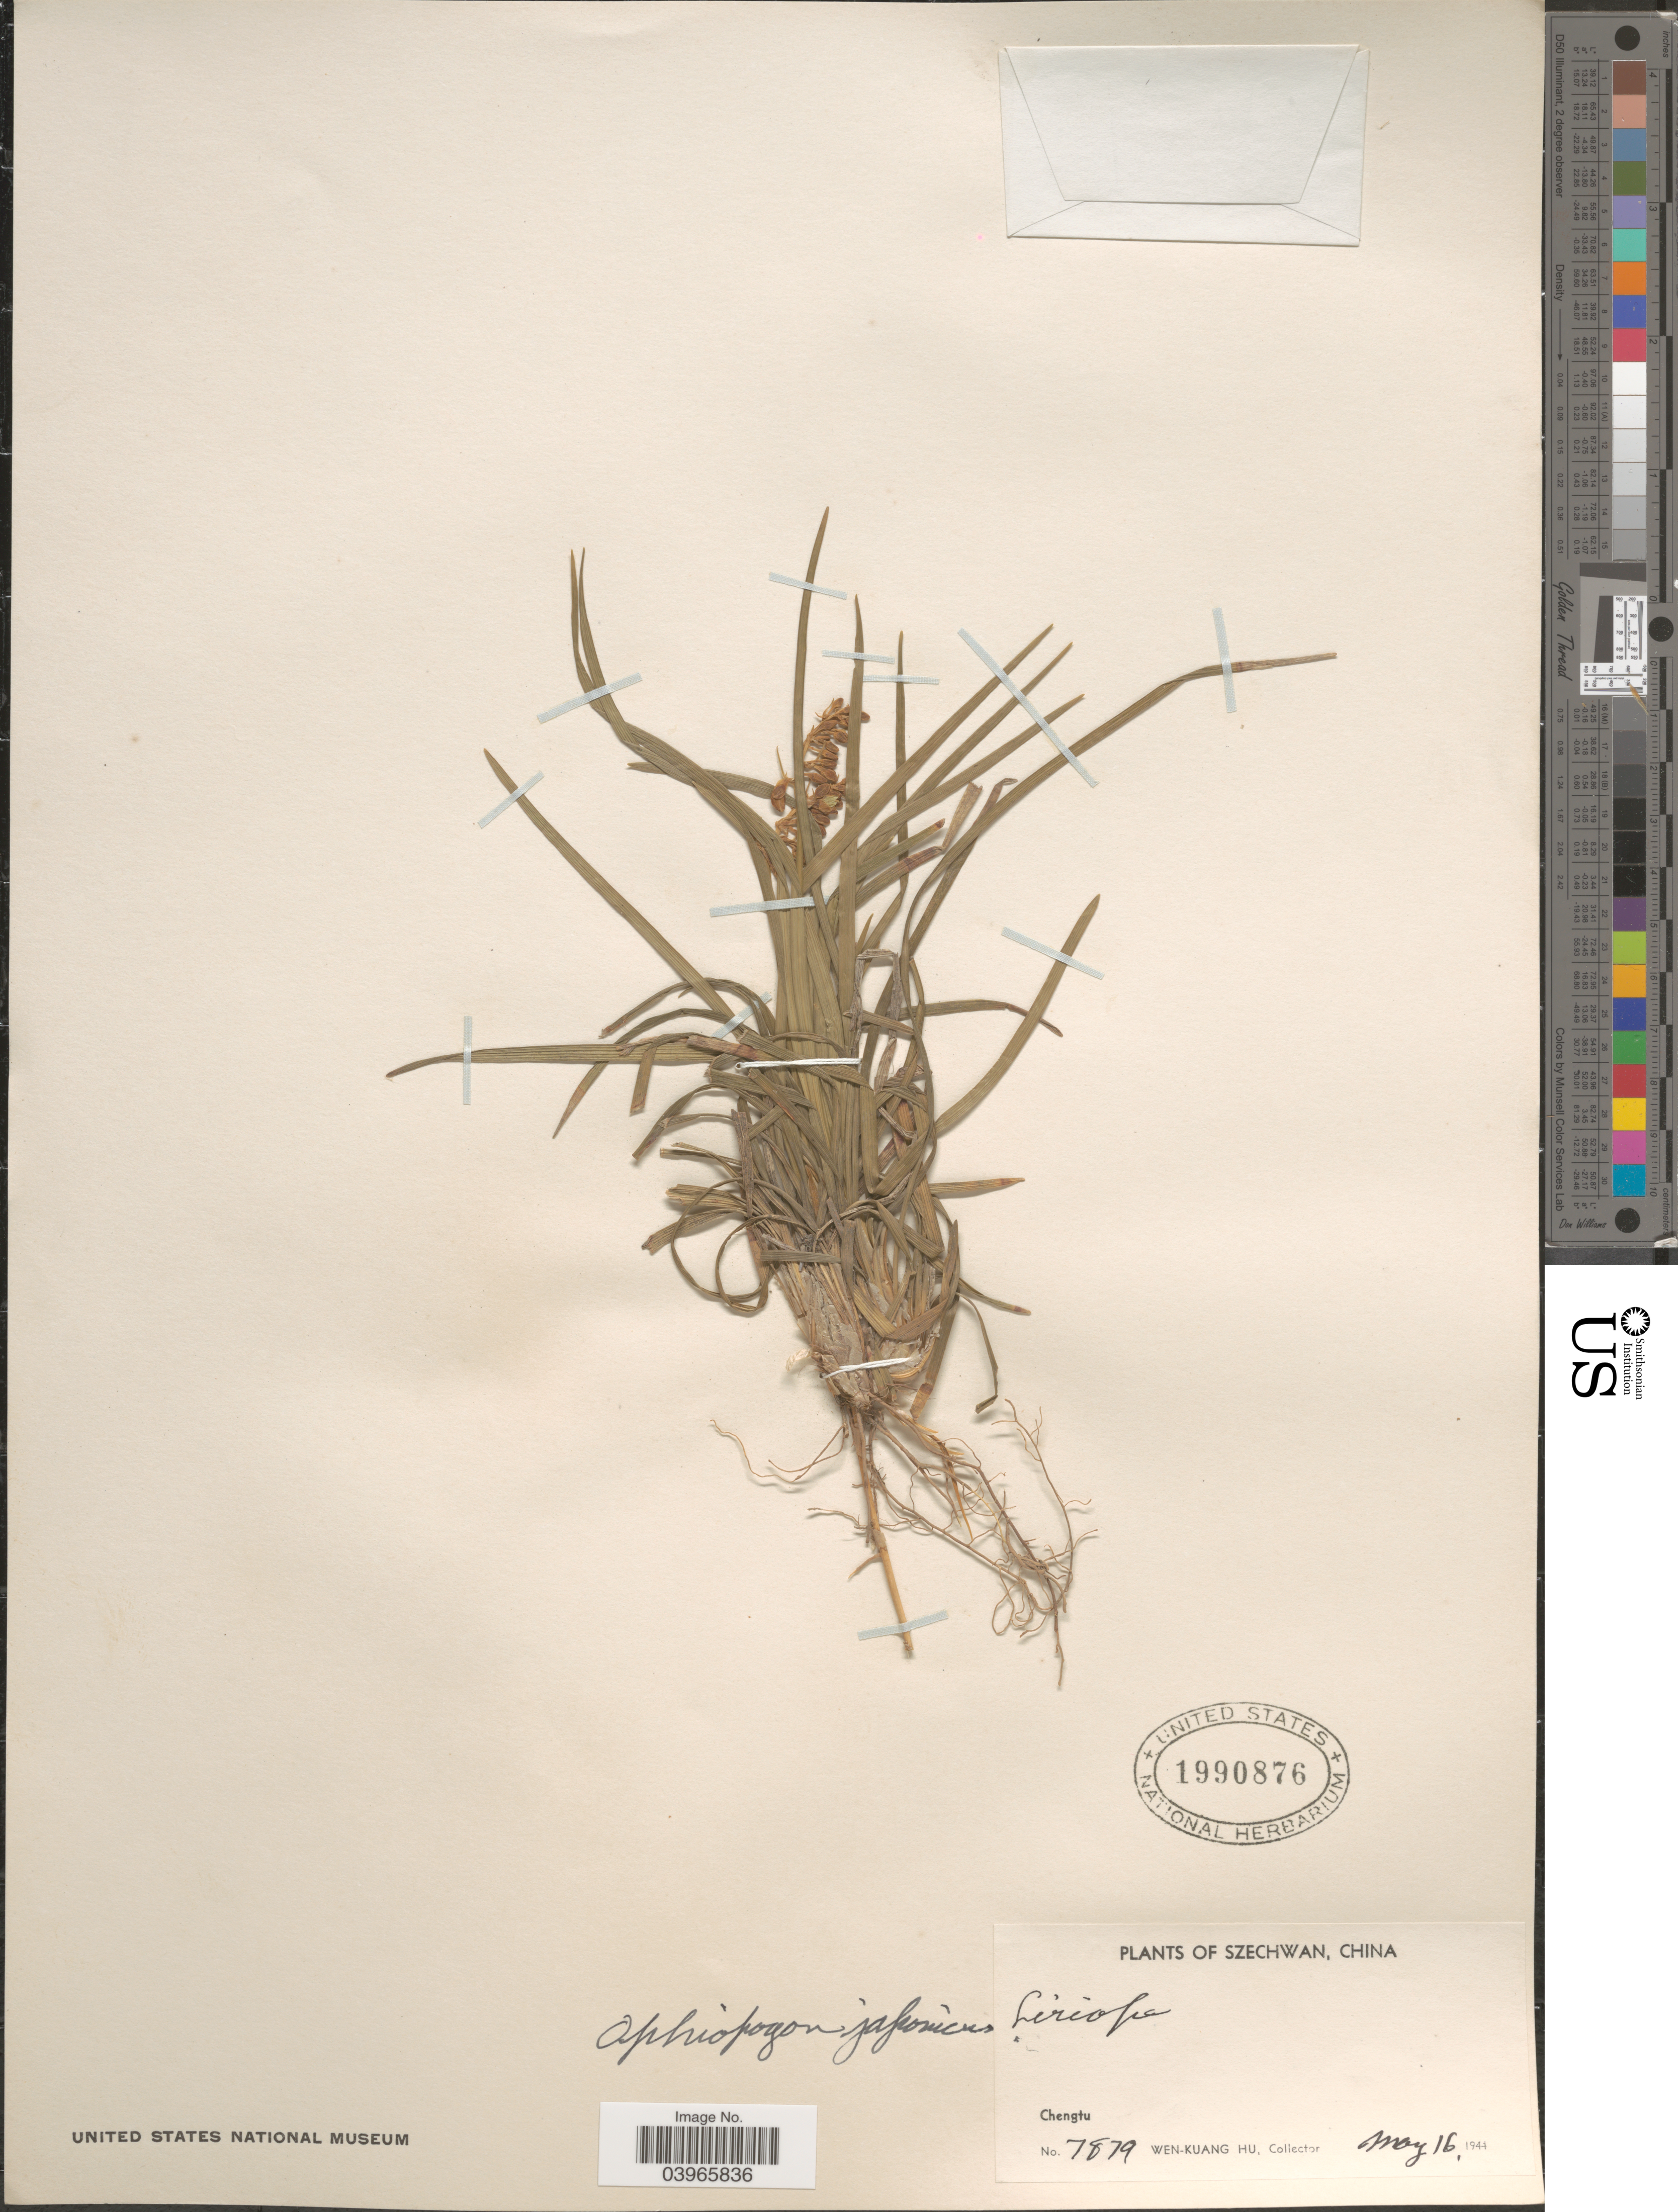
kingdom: Plantae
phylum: Tracheophyta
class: Liliopsida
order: Asparagales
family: Asparagaceae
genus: Ophiopogon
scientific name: Ophiopogon japonicus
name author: (L. f.) Ker Gawl.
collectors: W. K. Hu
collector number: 7879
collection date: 1944-05-16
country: China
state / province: Sichuan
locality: Szechwan. Chengtu.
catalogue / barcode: US 1990876